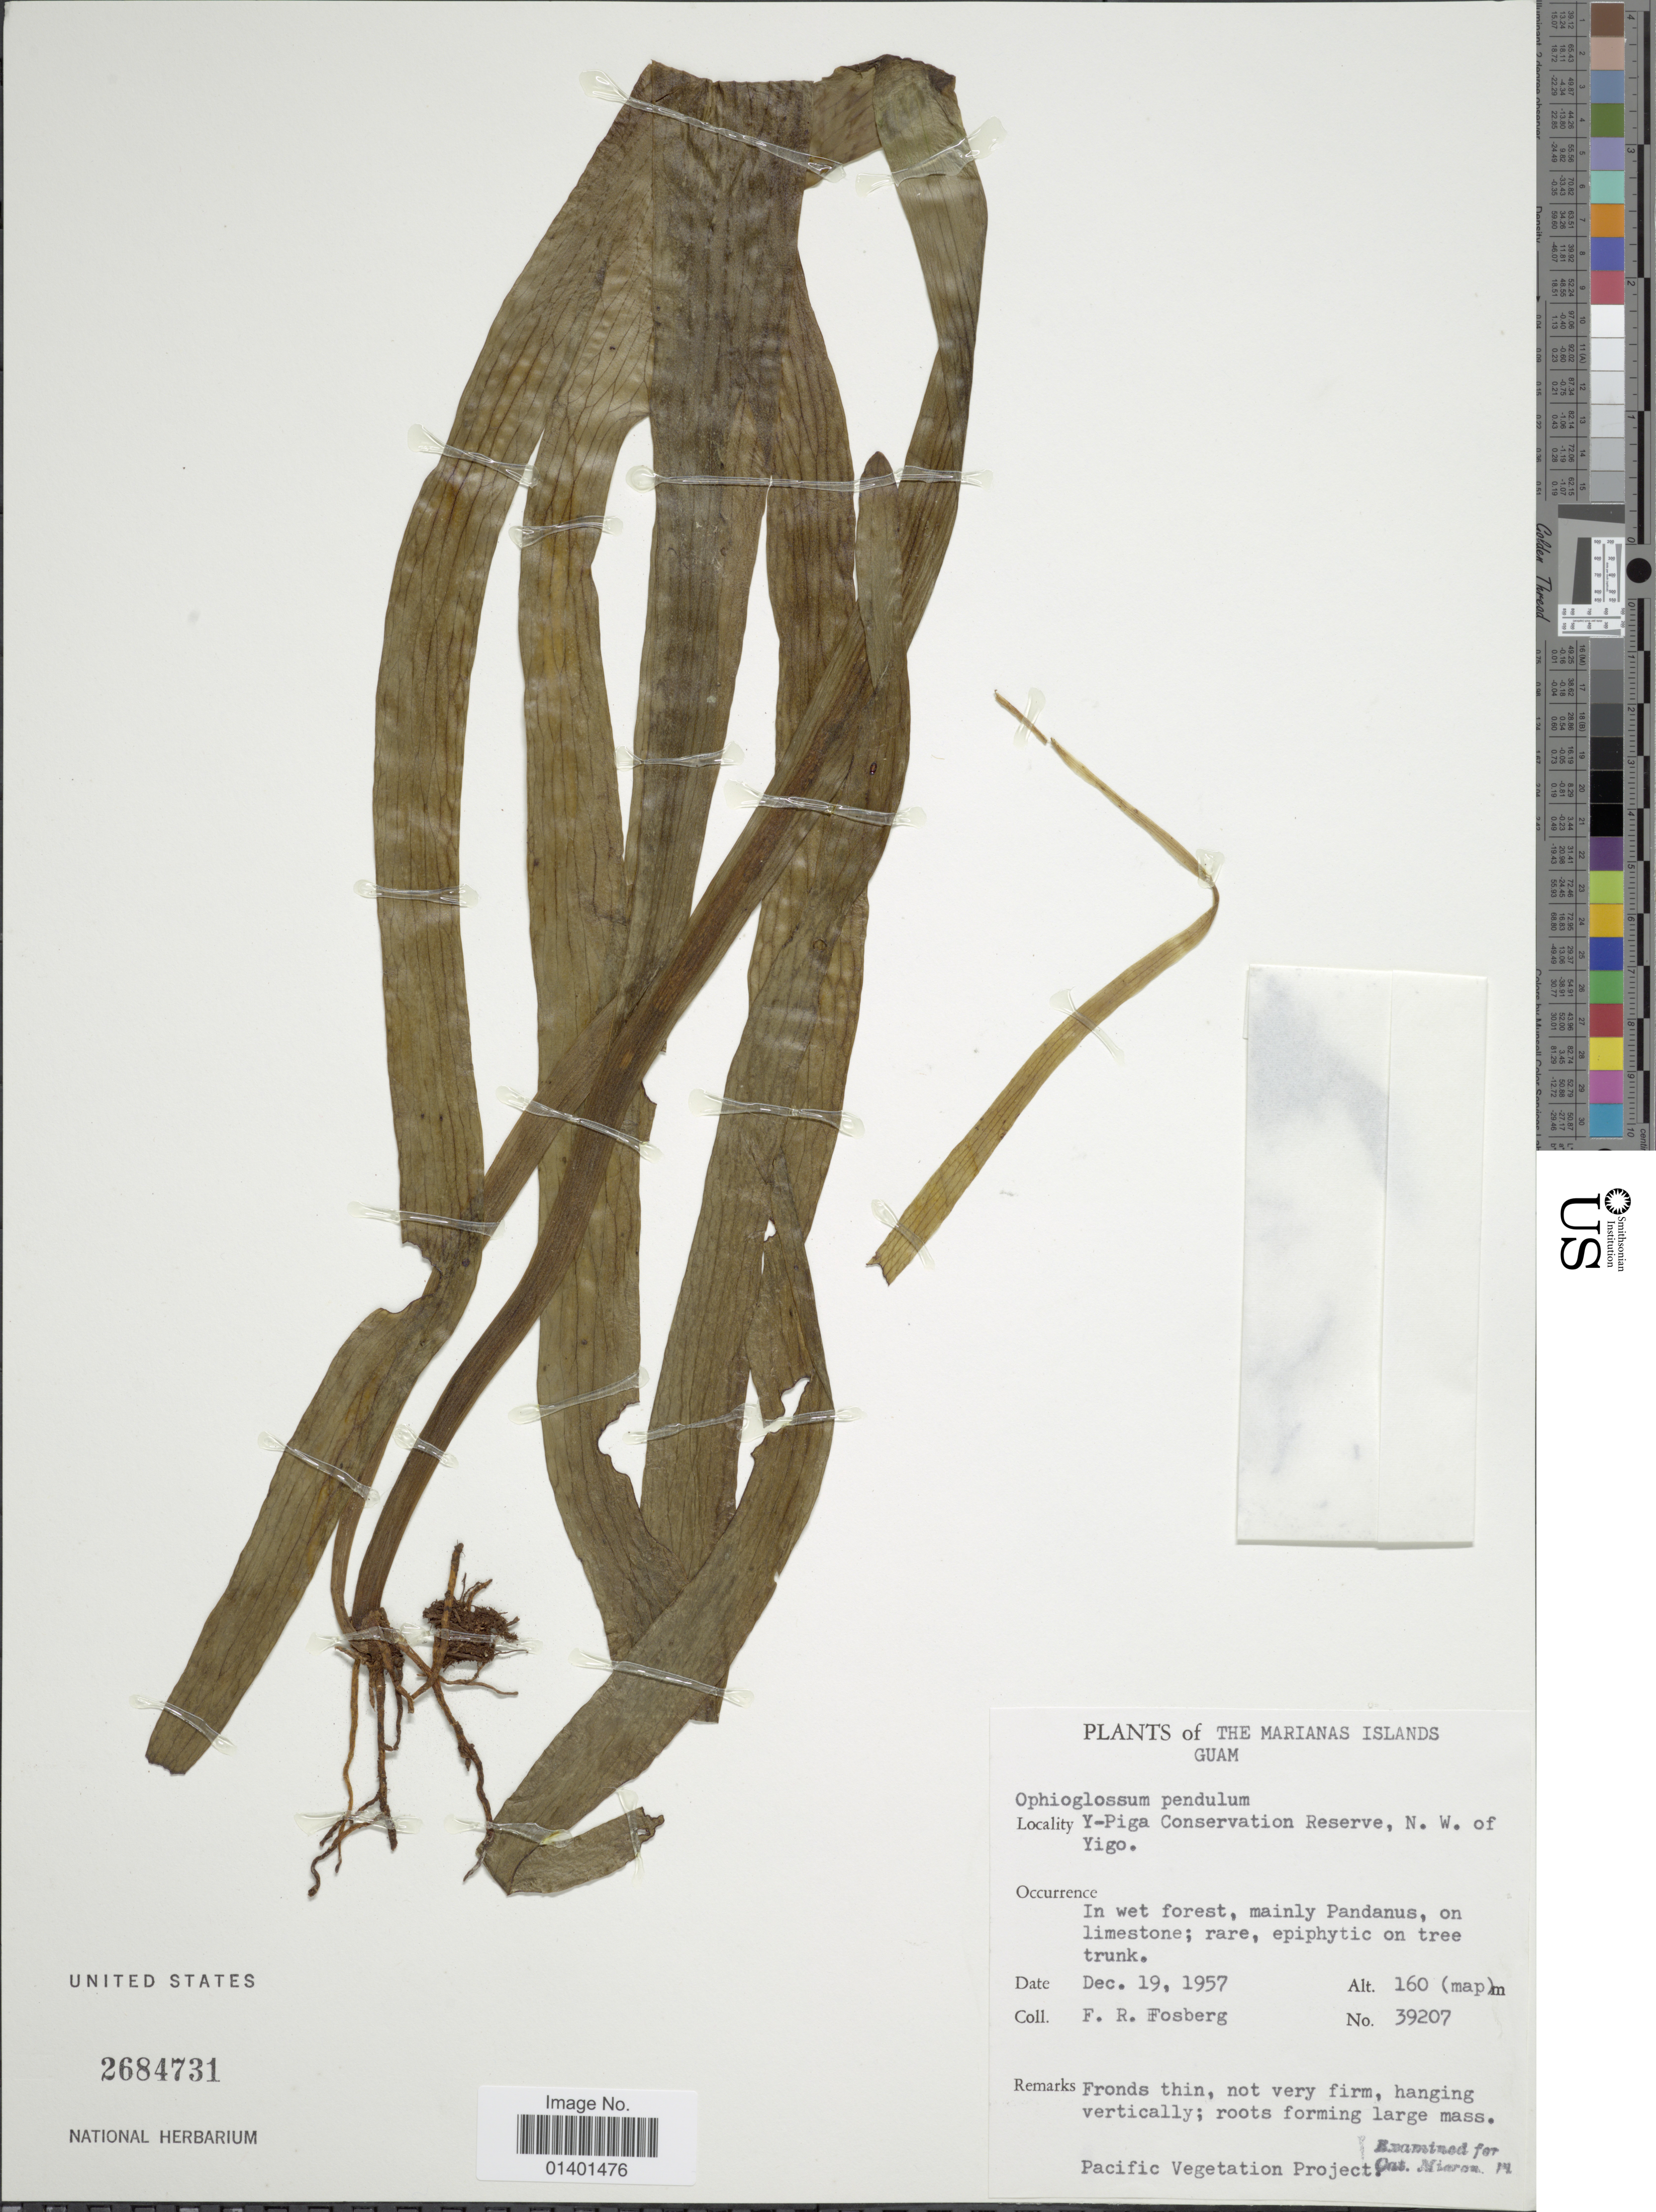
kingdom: Plantae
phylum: Tracheophyta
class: Polypodiopsida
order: Ophioglossales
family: Ophioglossaceae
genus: Ophioderma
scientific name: Ophioderma pendulum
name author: (L.) C. Presl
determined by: Wagner, W. L., (BOT), Smithsonian Institution - National Museum of Natural History (UNITED STATES)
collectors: F. R. Fosberg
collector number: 39207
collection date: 1957-12-19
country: Guam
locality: Marianas islands, Guam, Y-Piga Conservation Reserve, N.W. of Yigo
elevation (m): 160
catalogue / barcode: US 2684731